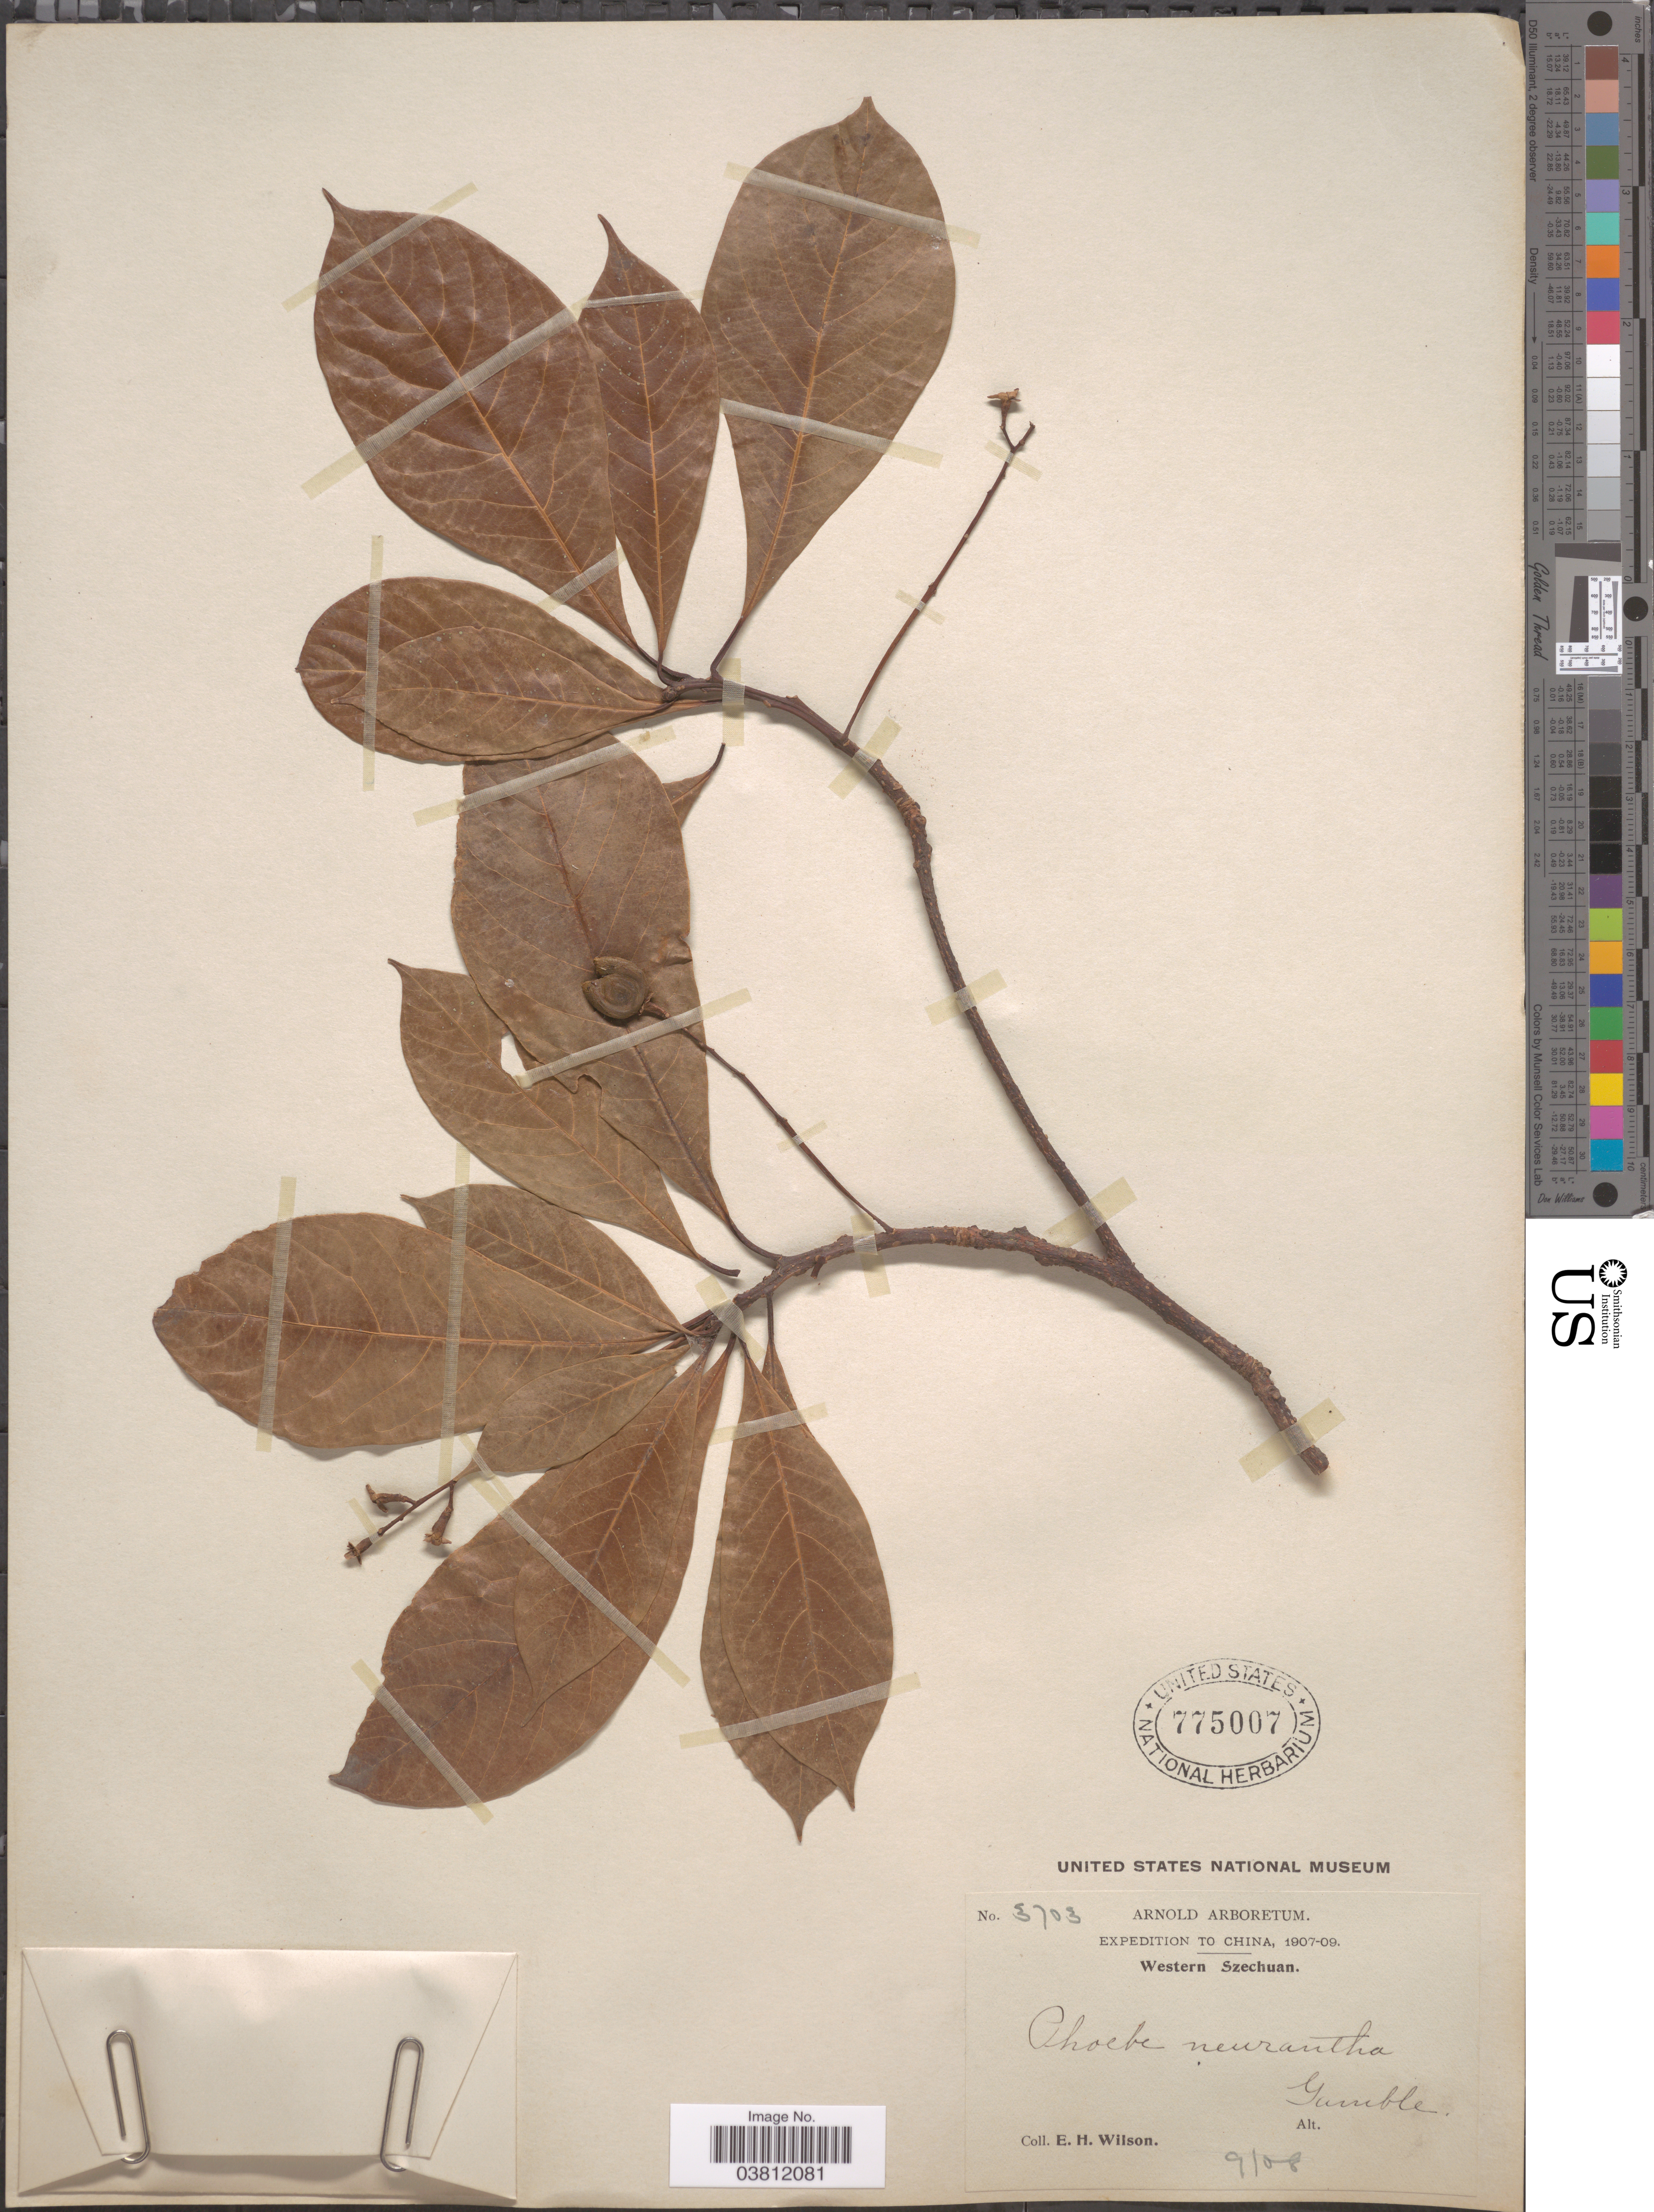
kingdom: Plantae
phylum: Tracheophyta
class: Magnoliopsida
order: Laurales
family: Lauraceae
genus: Phoebe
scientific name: Phoebe neurantha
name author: Gamble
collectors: E. Wilson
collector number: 3703*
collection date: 1908-09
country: China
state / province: Sichuan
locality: Western Szechuan.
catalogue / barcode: US 775007